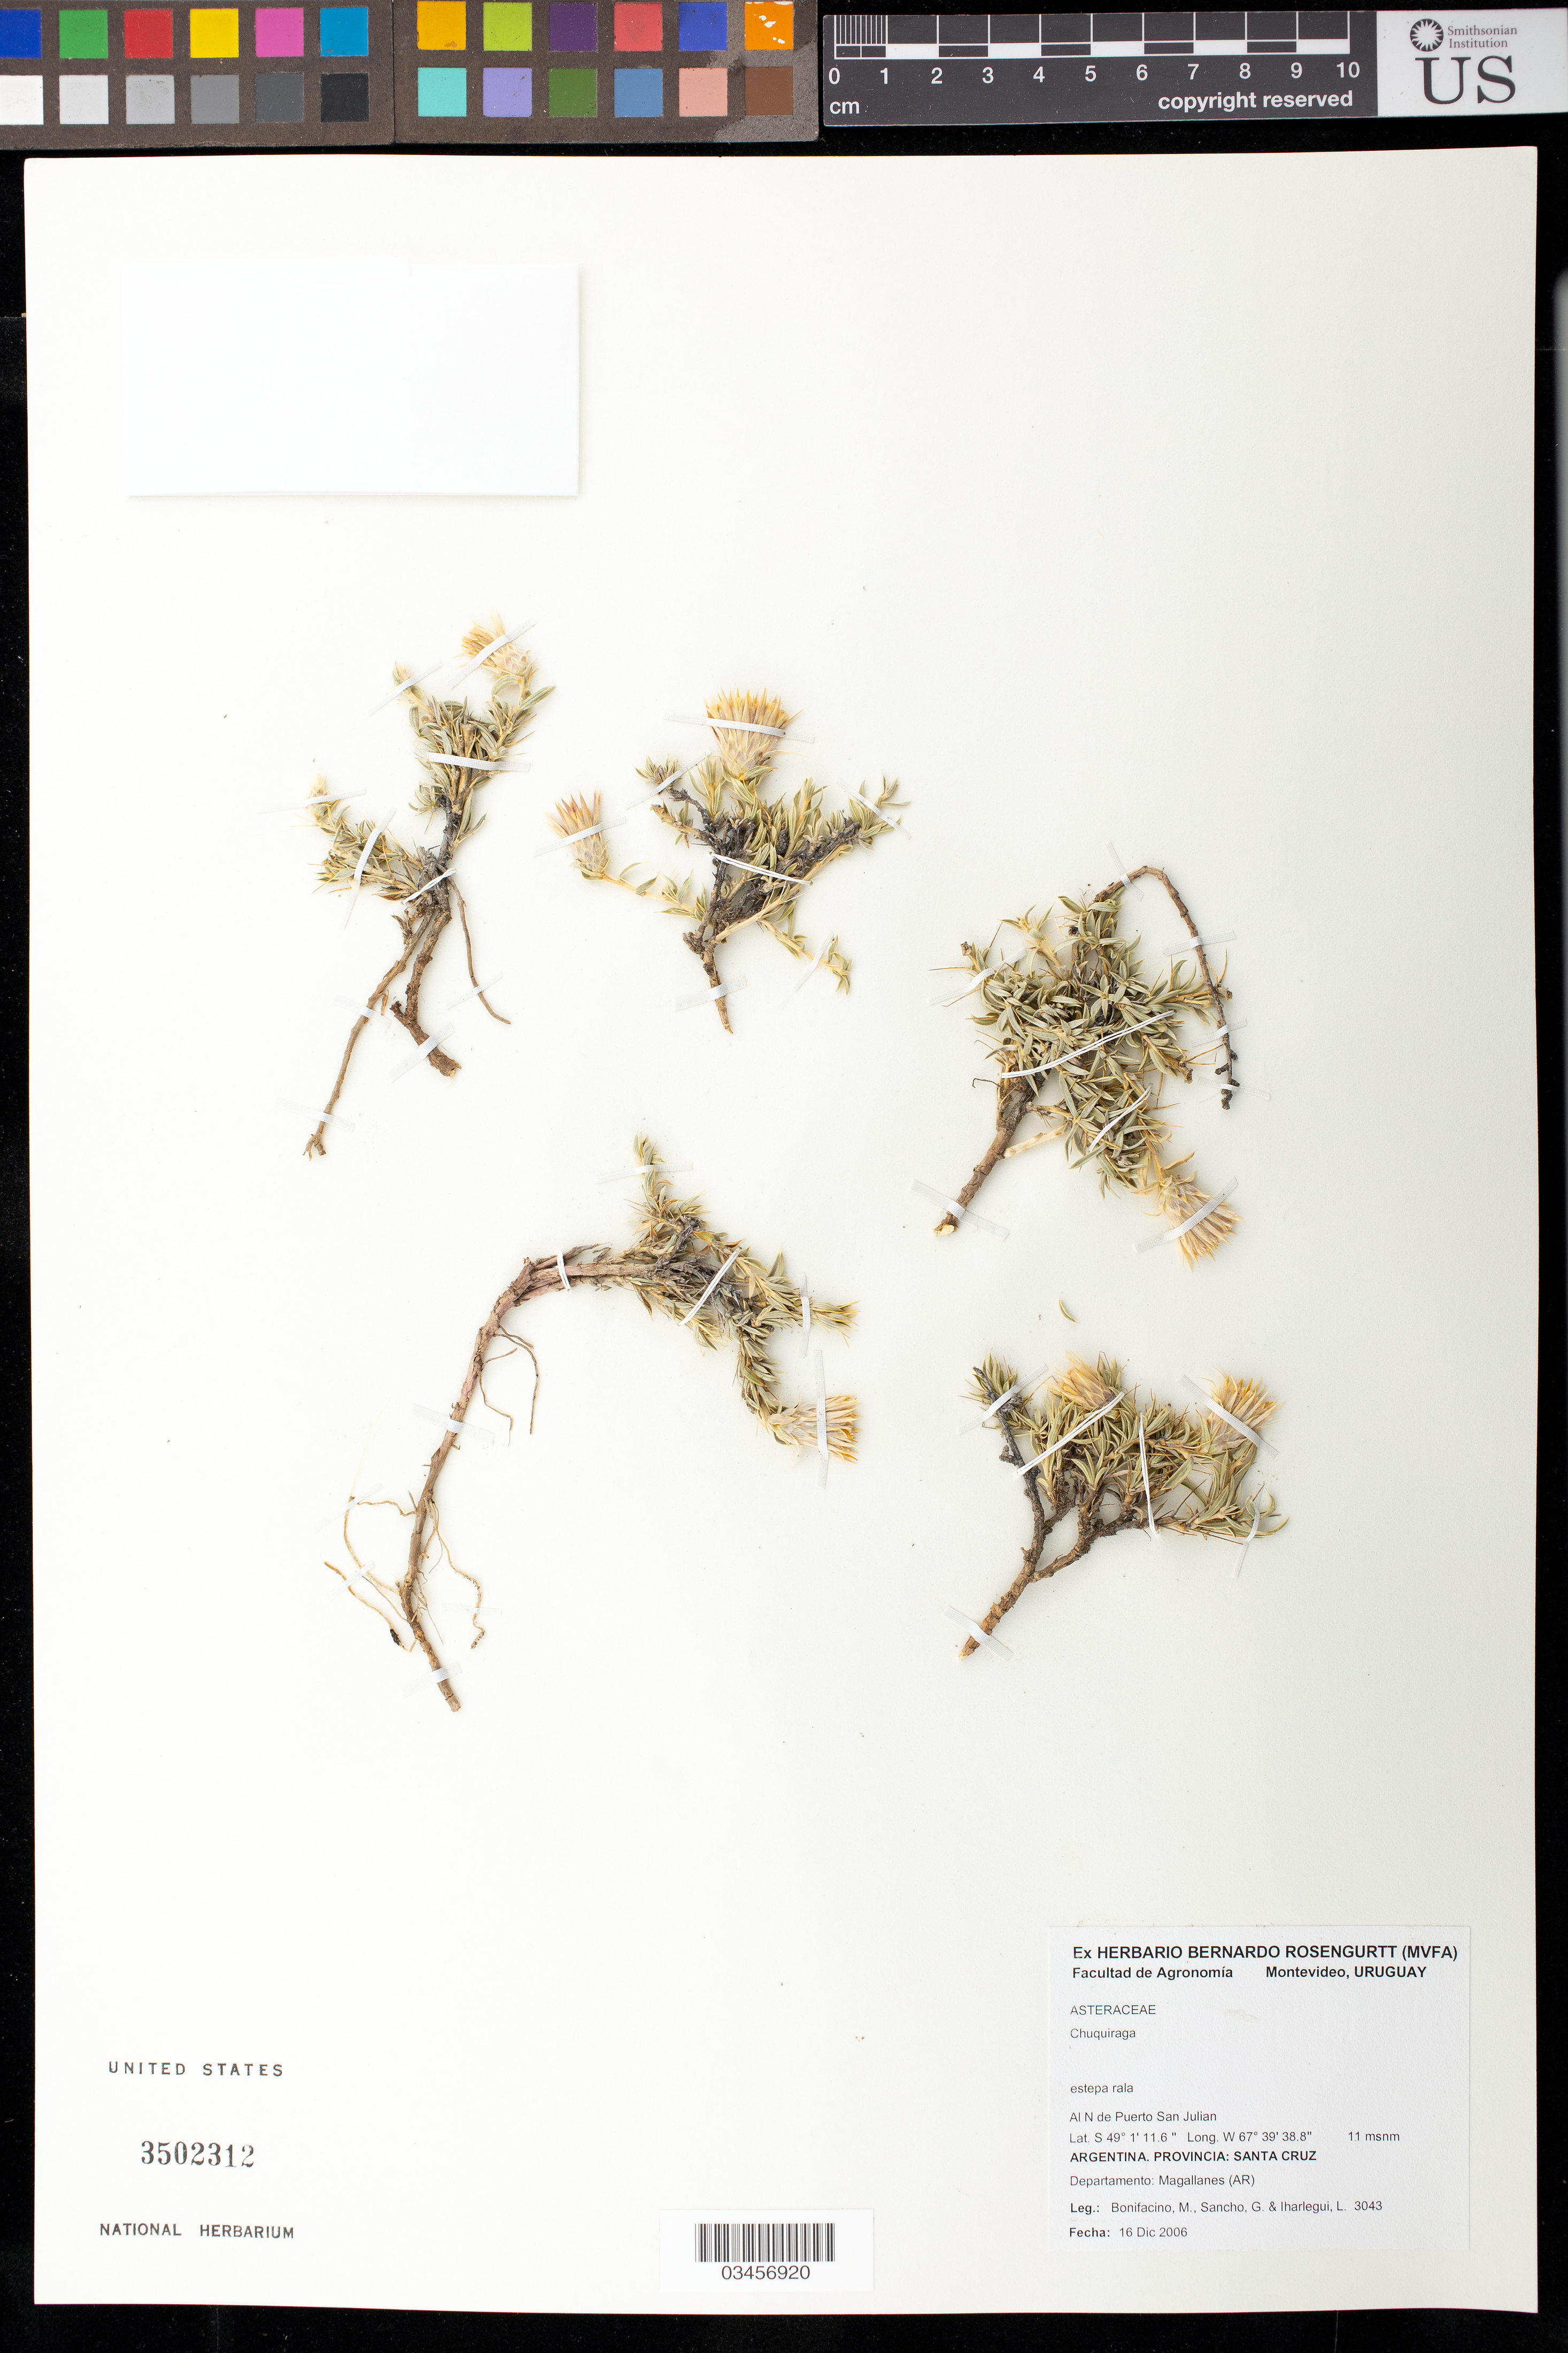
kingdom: Plantae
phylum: Tracheophyta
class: Magnoliopsida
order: Asterales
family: Asteraceae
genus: Chuquiraga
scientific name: Chuquiraga sp.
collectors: M. Bonifacino, G. Sancho & L. Iharlegui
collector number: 3043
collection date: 2006-12-16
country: Argentina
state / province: Santa Cruz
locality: Departamento Magallanes (AR). Al N de Puerto San Julian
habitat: Estepa rala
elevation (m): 11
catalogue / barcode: US 3502312